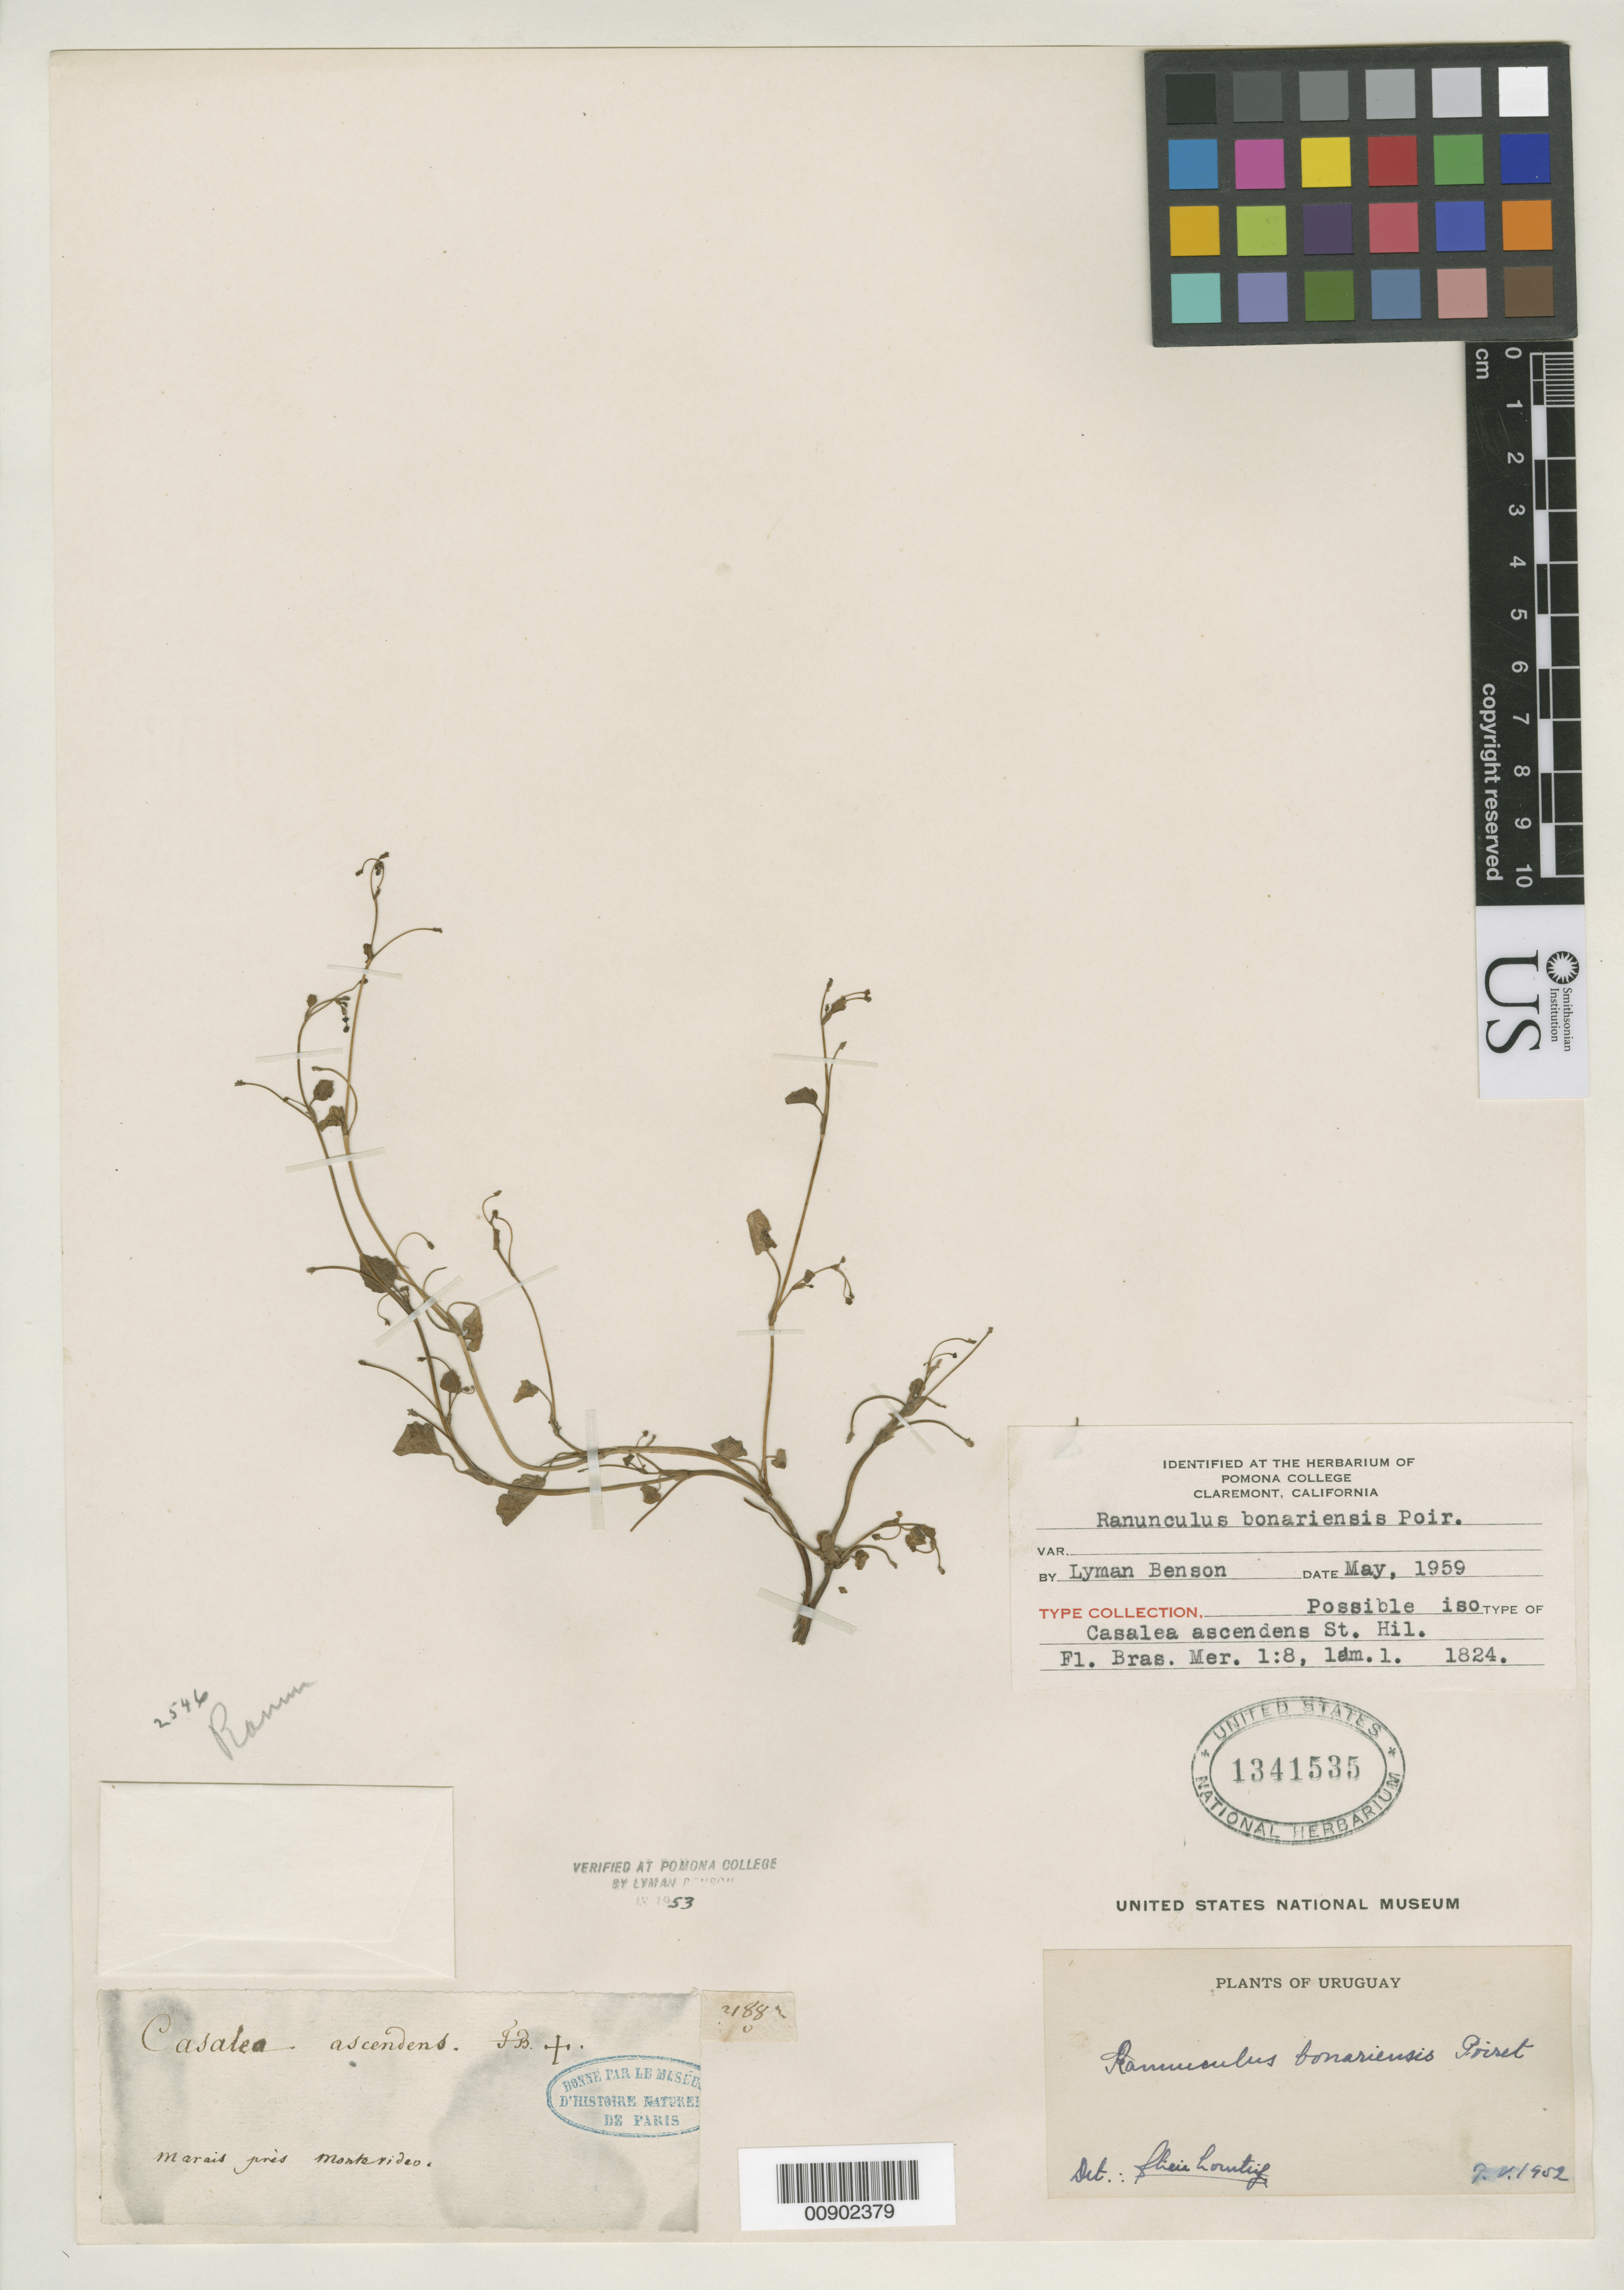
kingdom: Plantae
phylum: Tracheophyta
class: Magnoliopsida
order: Ranunculales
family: Ranunculaceae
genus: Casalea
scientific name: Casalea ascendens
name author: A. St.-Hil.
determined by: Benson, L. D., (POM), Pomona College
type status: Possible Isotype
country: Uruguay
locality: Montevideo.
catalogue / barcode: US 1341535